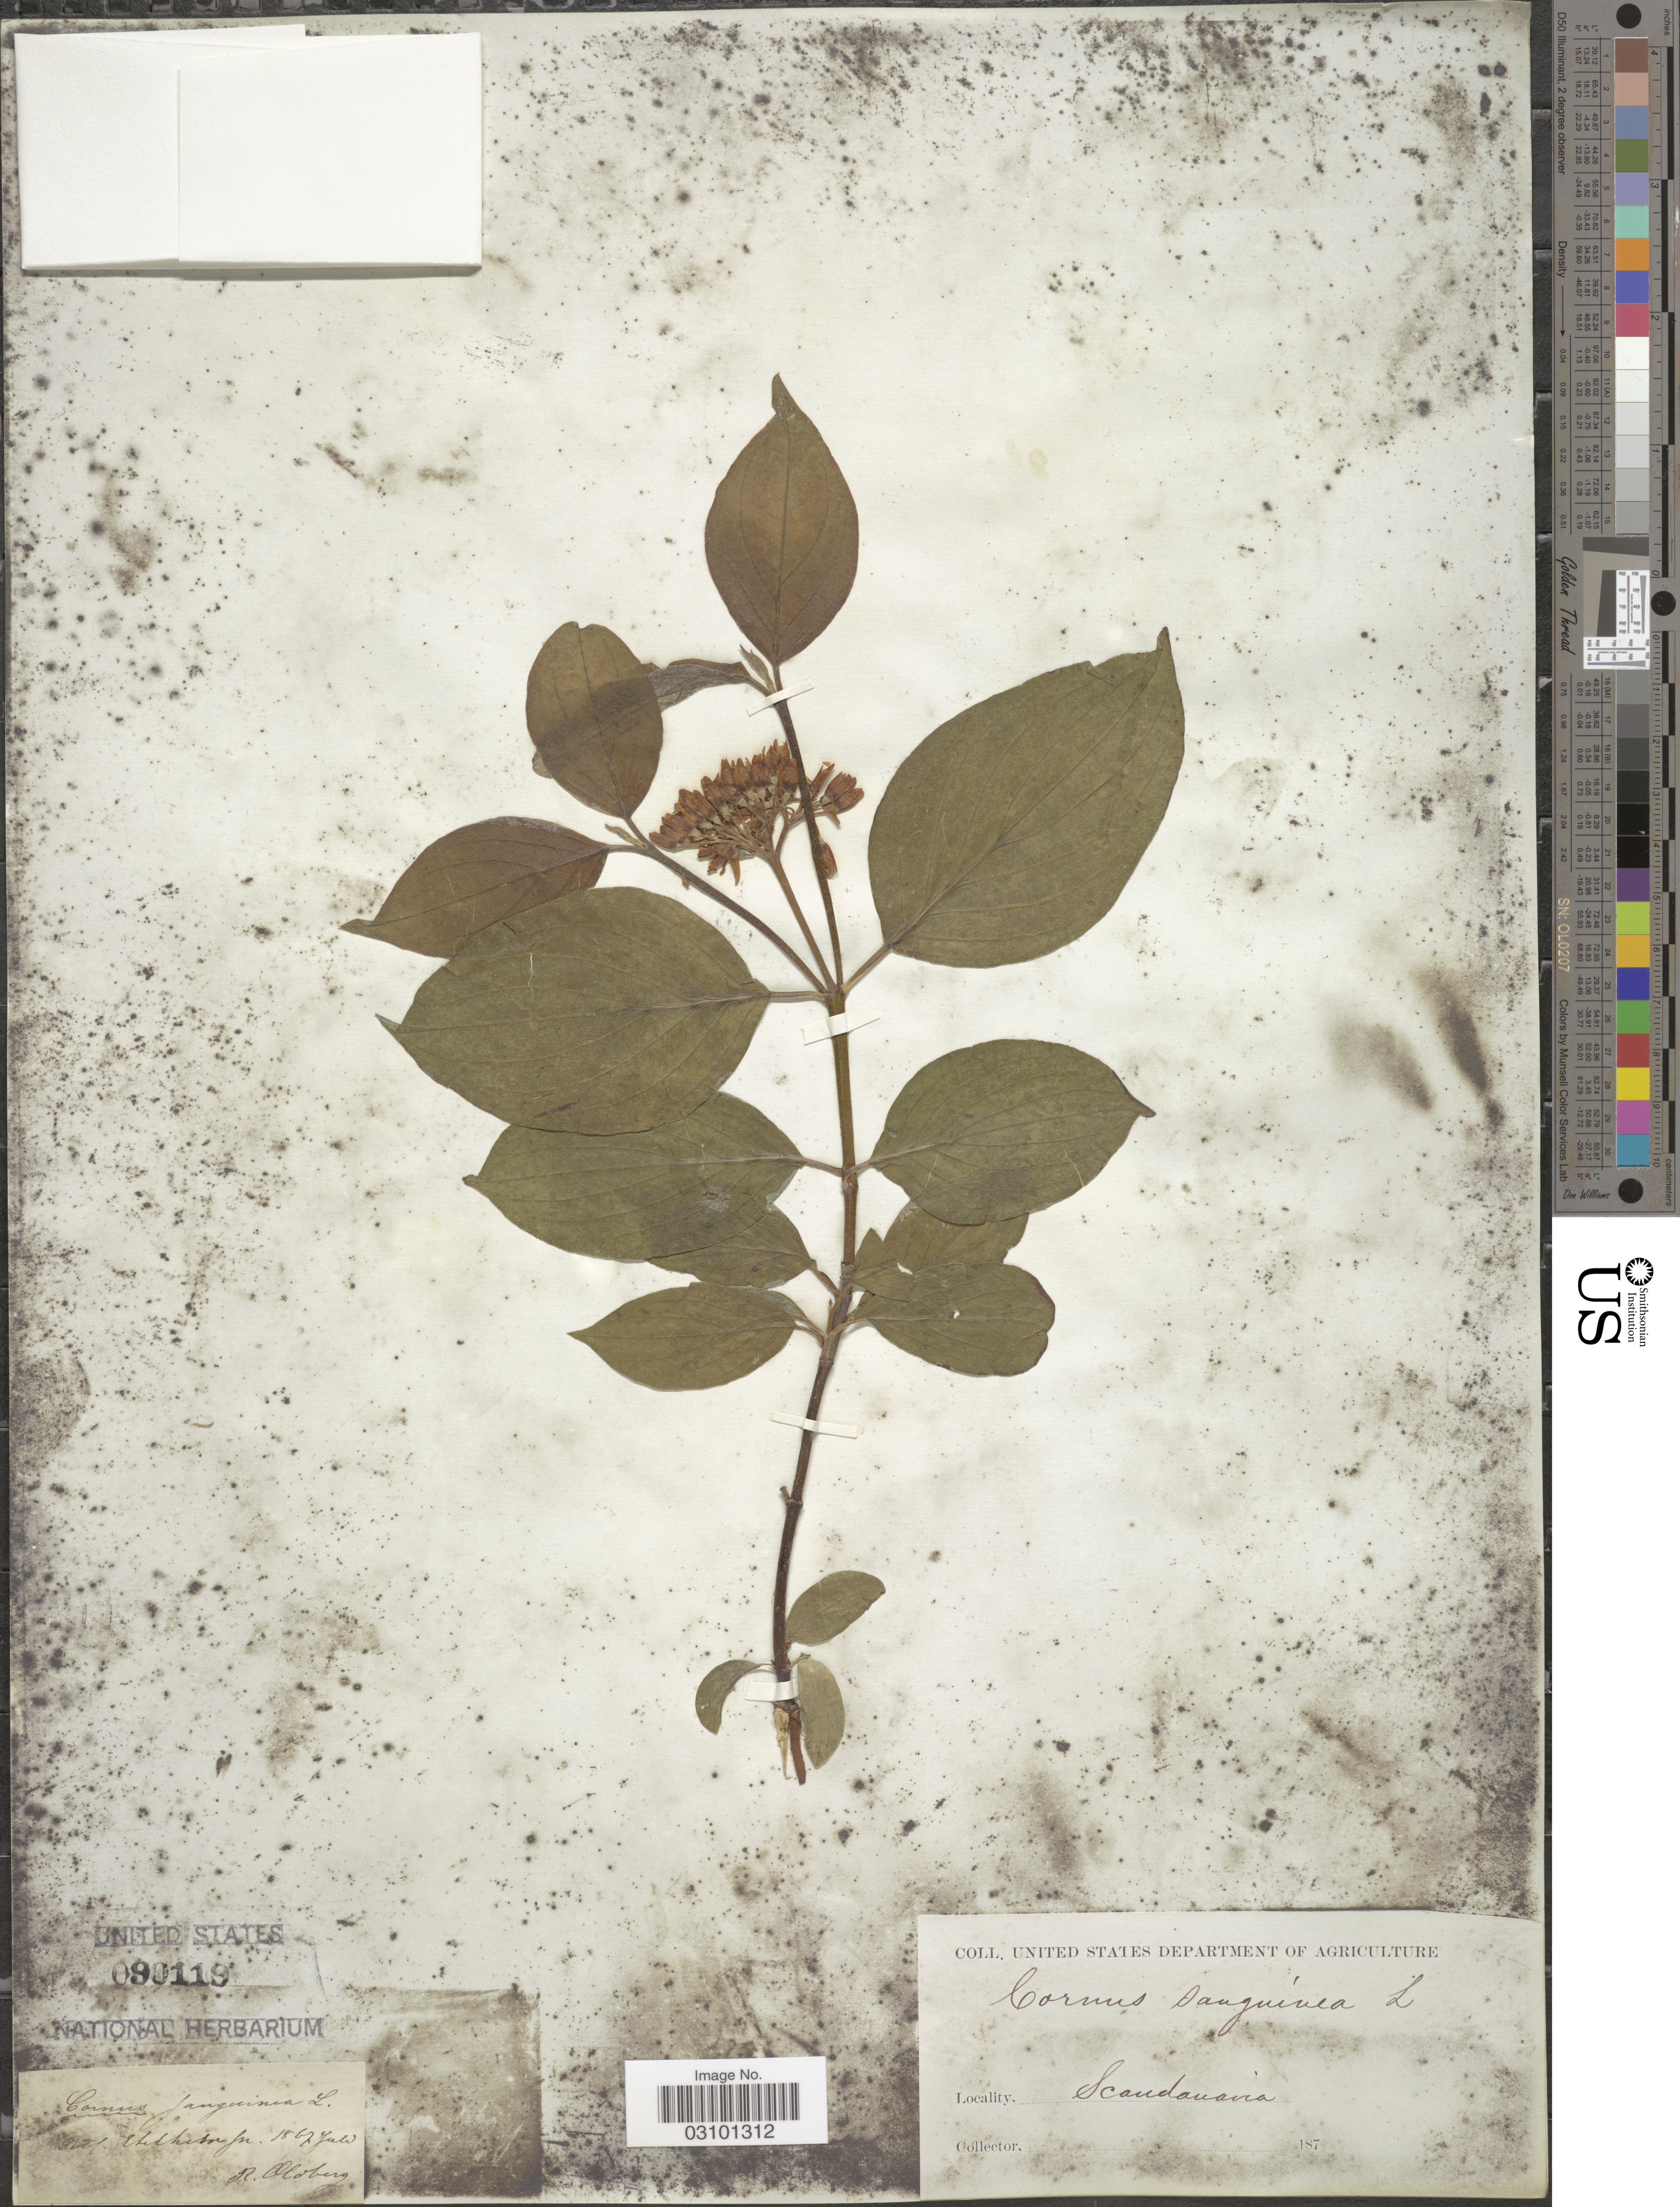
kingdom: Plantae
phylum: Tracheophyta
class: Magnoliopsida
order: Cornales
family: Cornaceae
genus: Cornus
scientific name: Cornus sanguinea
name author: L.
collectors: R. Oldberg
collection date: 1867-07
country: Sweden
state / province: Gotland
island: Gotland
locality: Gotl. Etelhem sn.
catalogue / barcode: US 90119